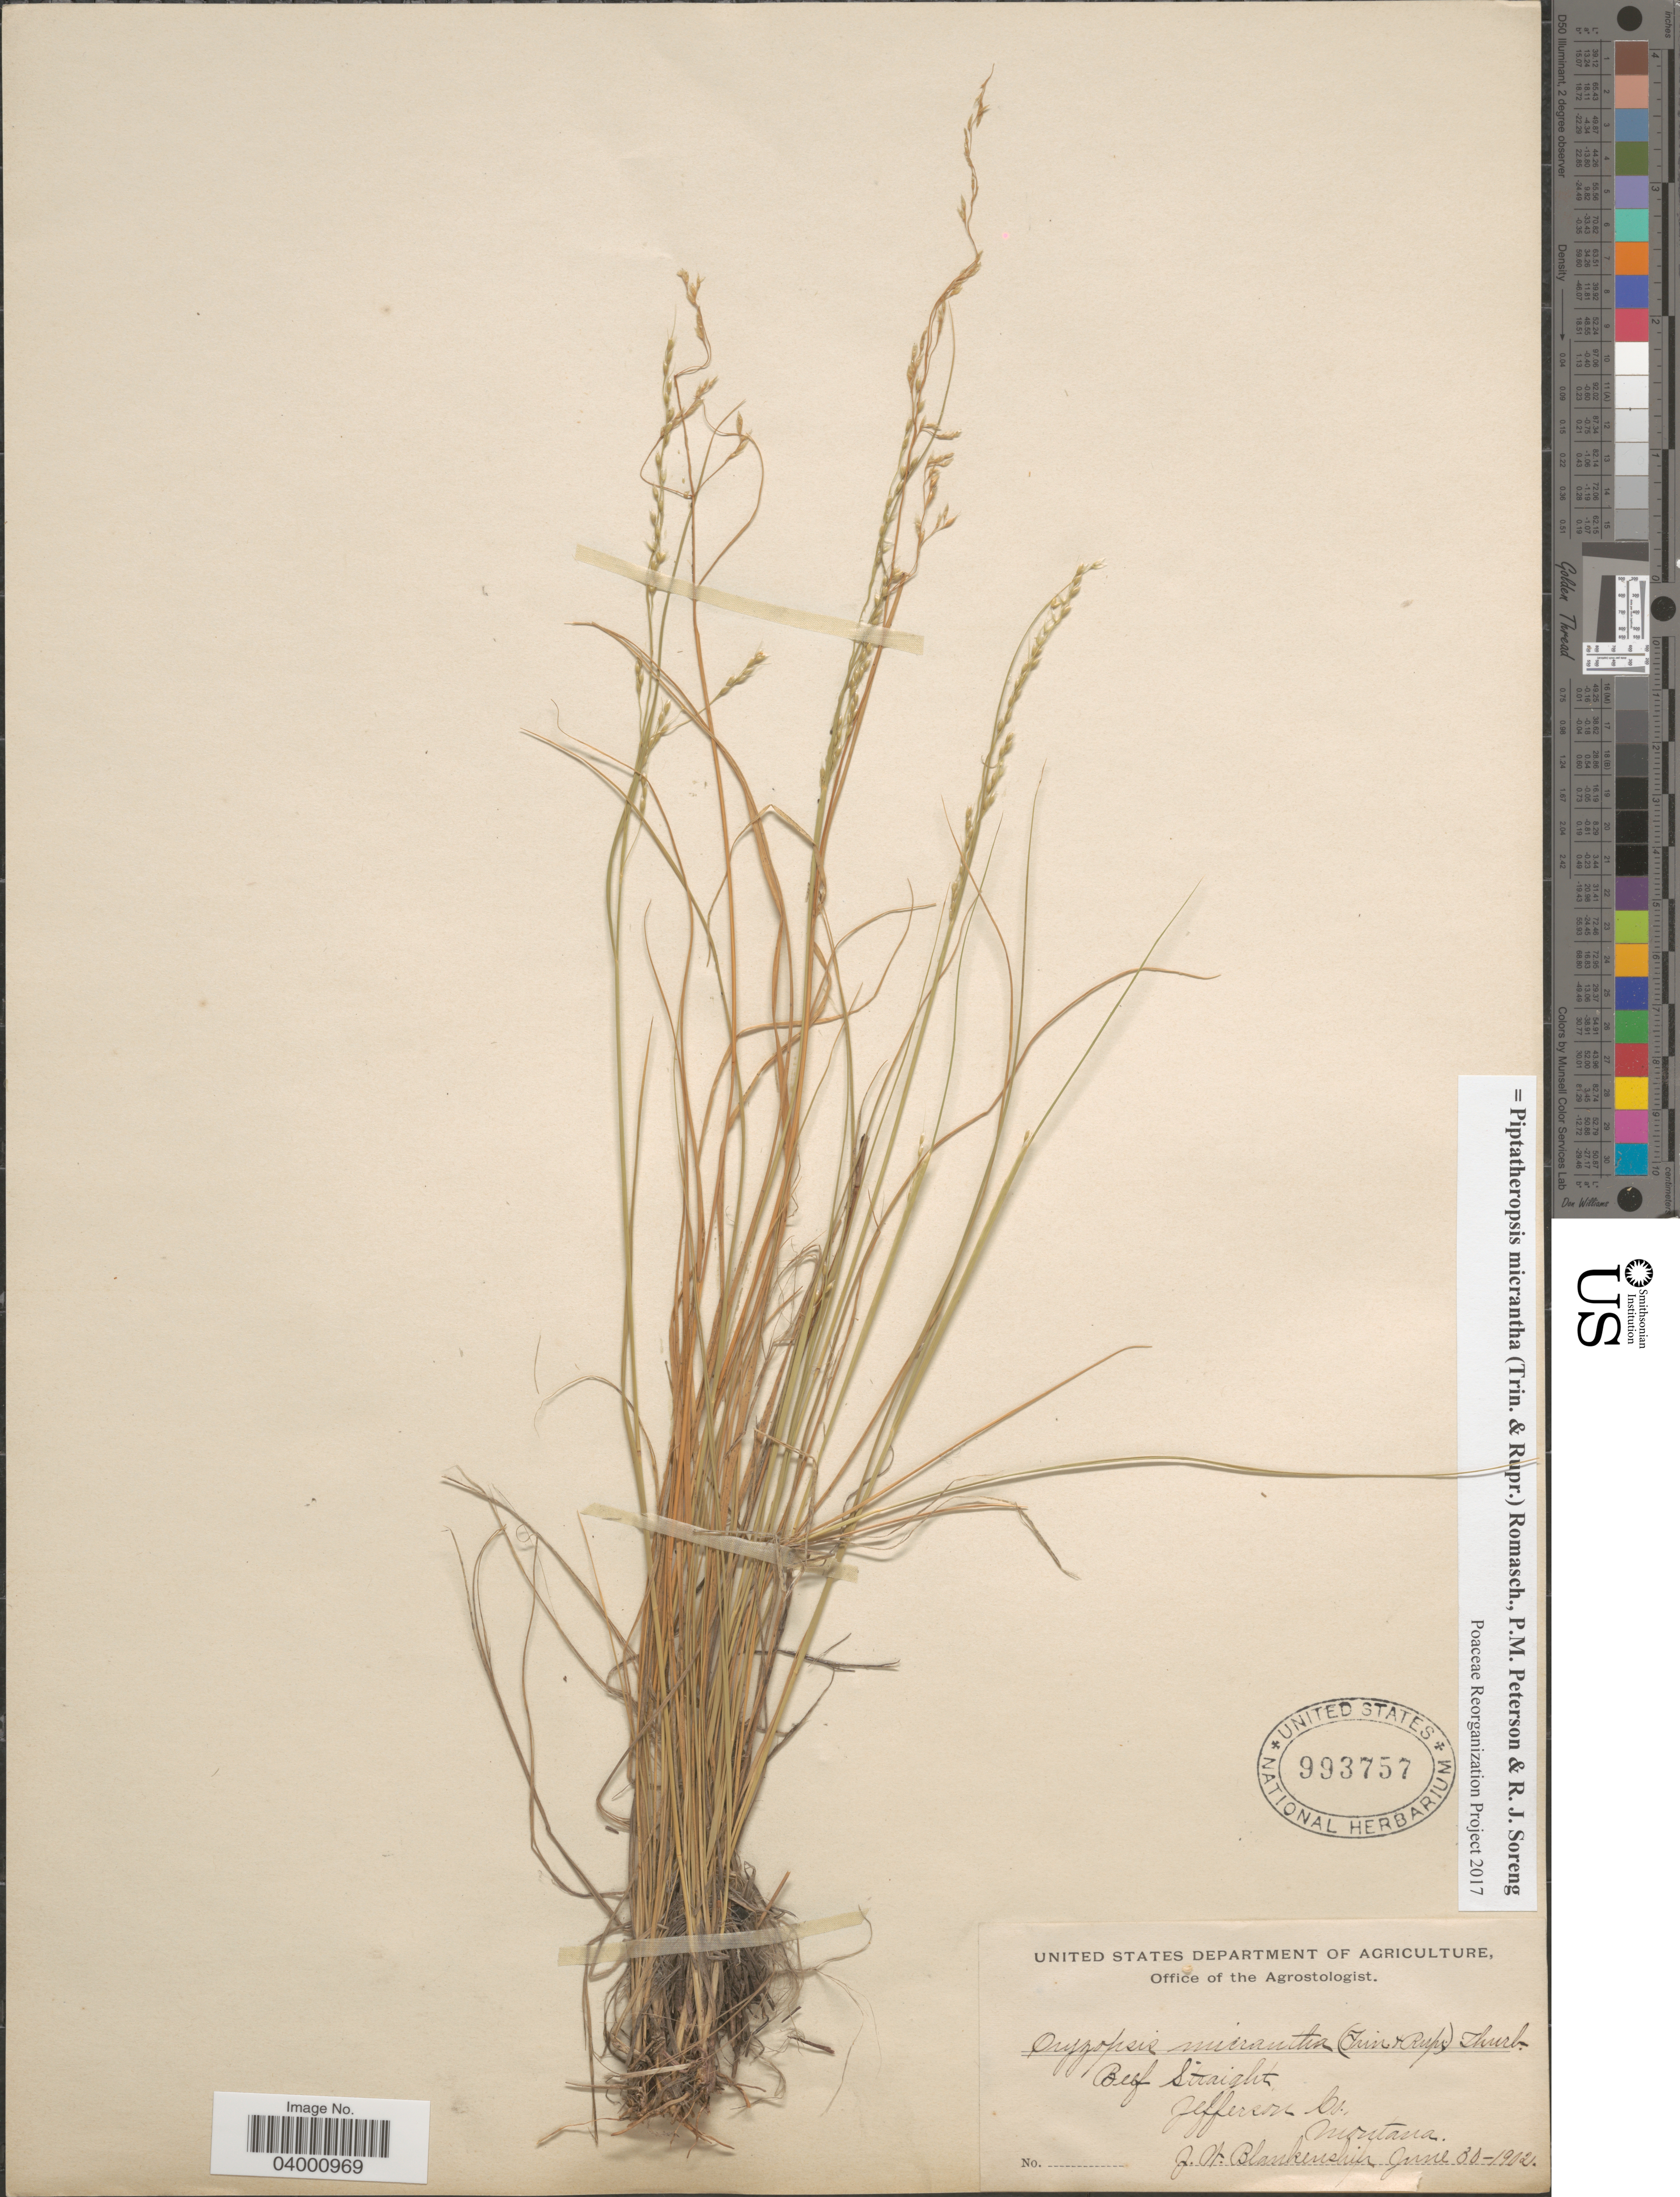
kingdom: Plantae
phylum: Tracheophyta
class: Liliopsida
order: Poales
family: Poaceae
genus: Piptatheropsis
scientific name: Piptatheropsis micrantha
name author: (Trin. & Rupr.) Romasch.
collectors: J. W. Blankinship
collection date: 1902-06-30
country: United States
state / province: Montana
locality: Beef Straight. Jefferson Co.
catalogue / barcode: US 993757